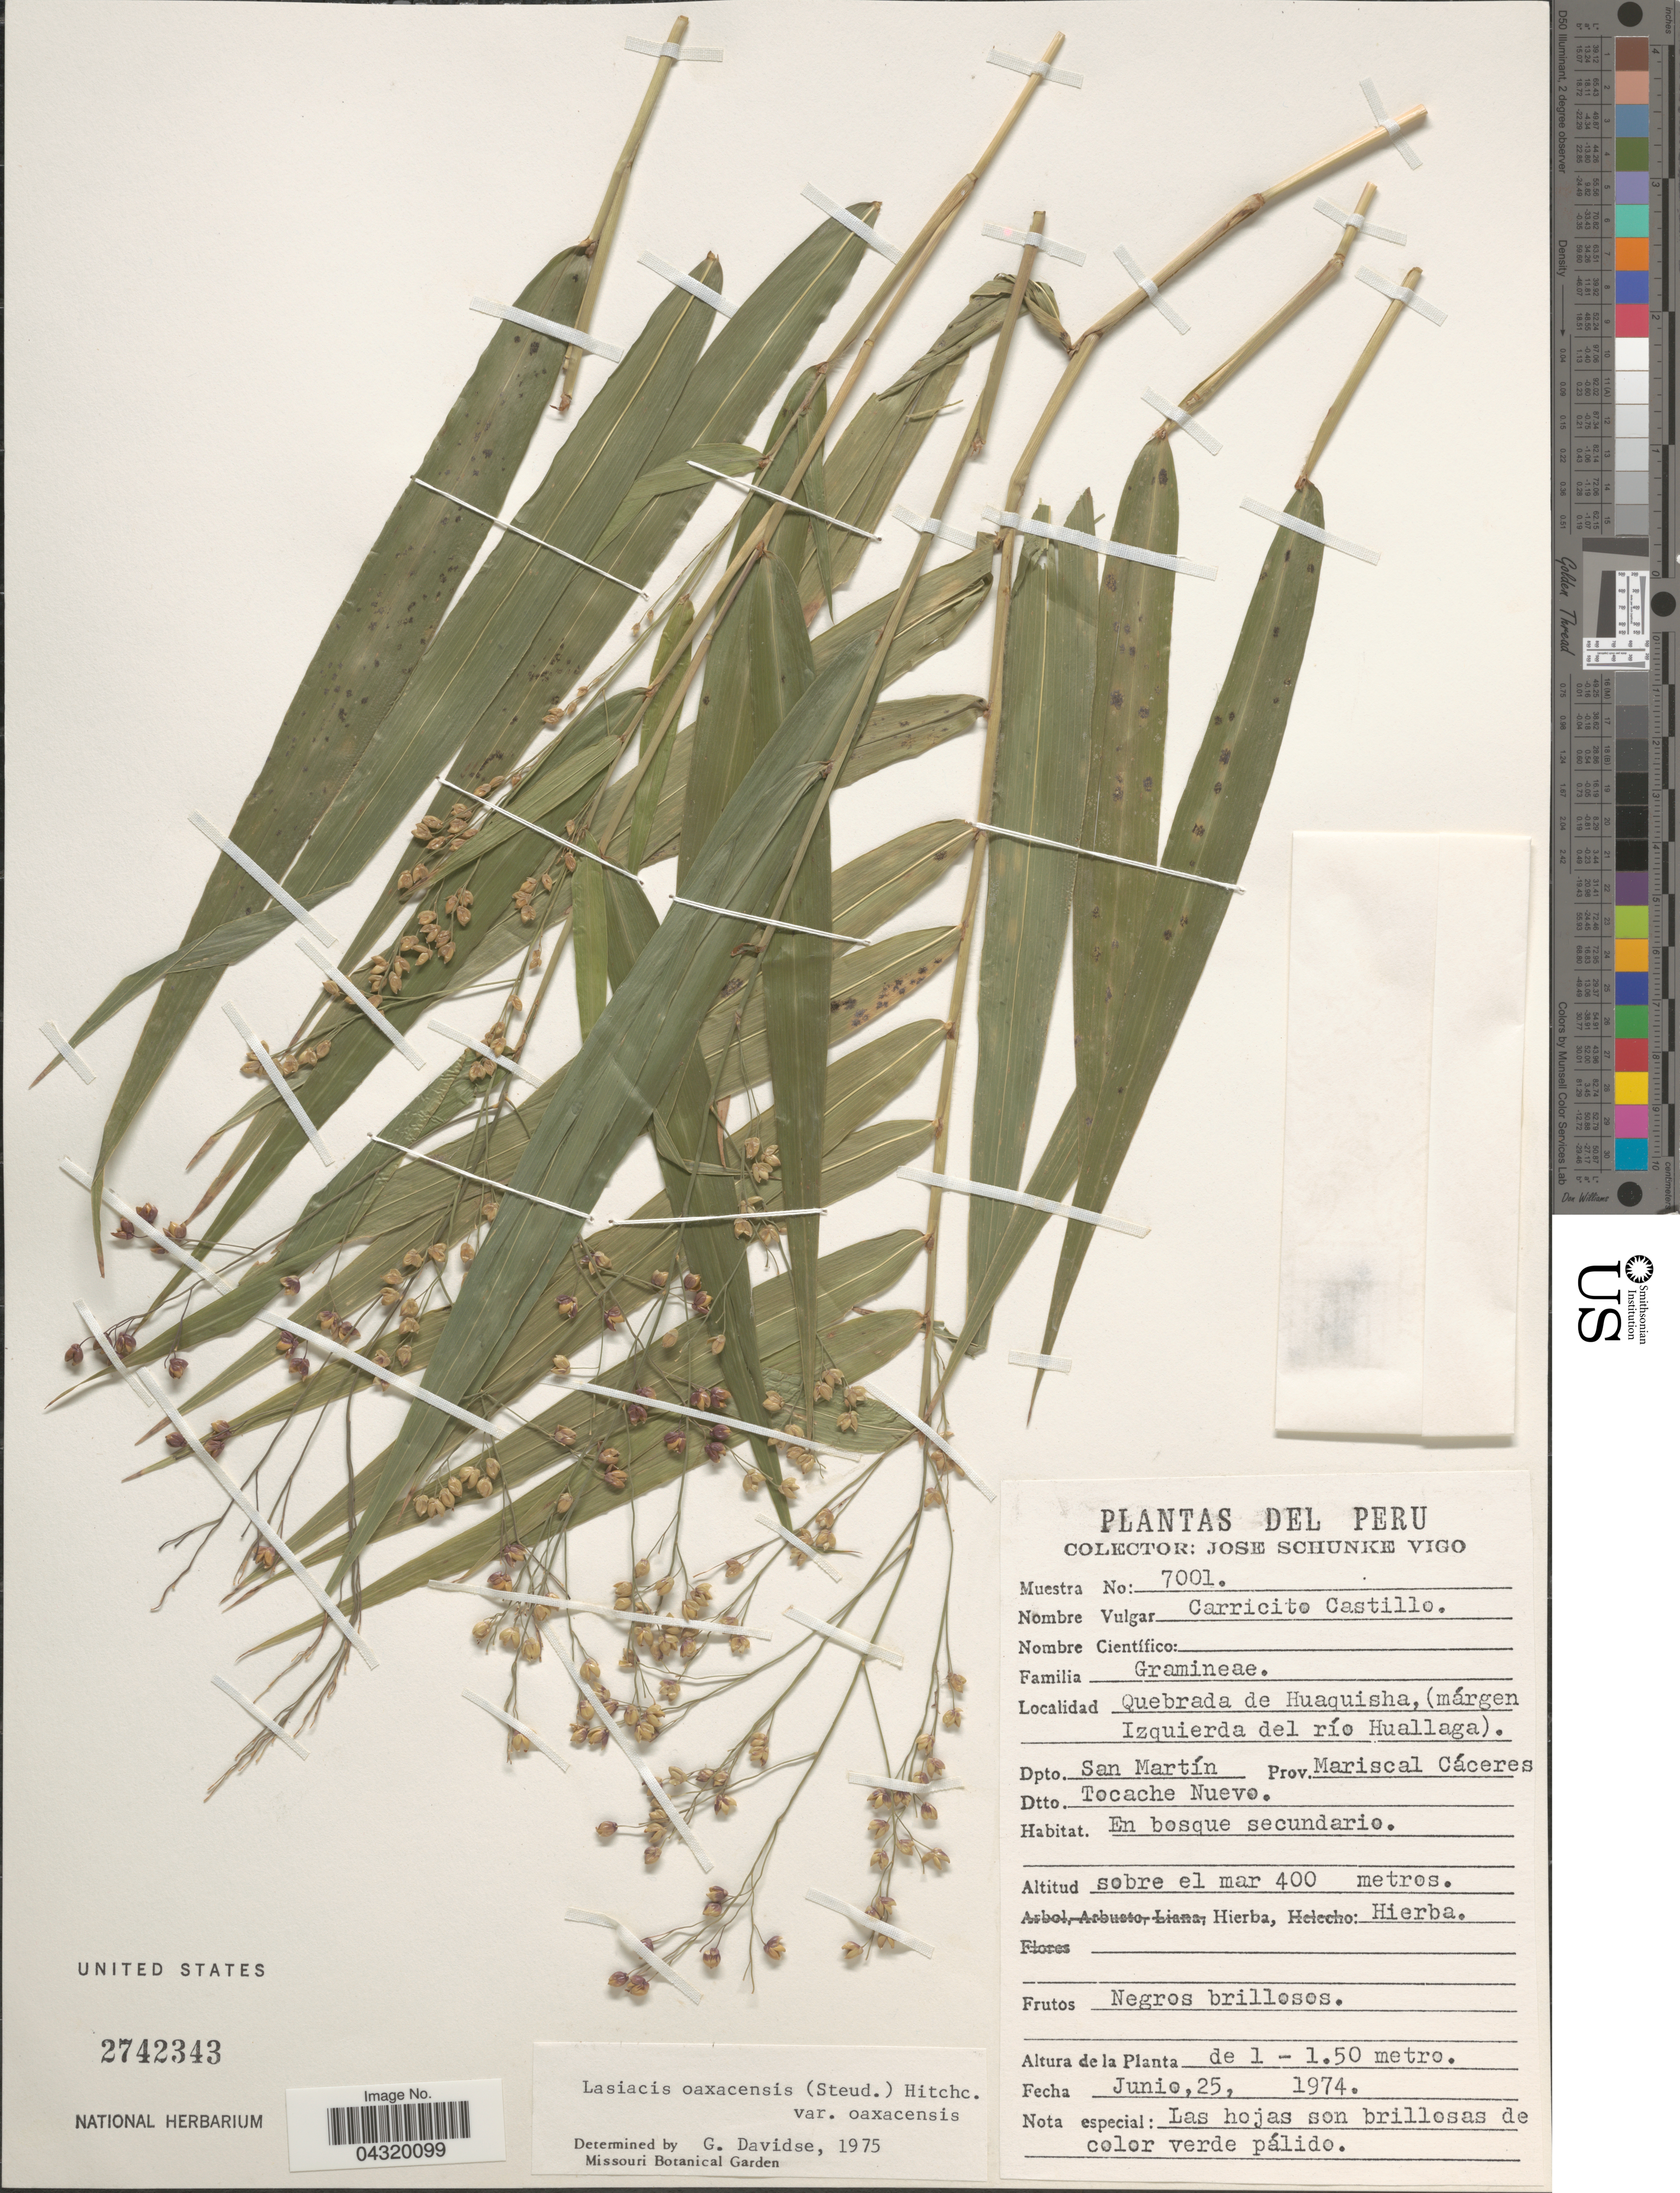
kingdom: Plantae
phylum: Tracheophyta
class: Liliopsida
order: Poales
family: Poaceae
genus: Lasiacis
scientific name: Lasiacis oaxacensis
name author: (Steud.) Hitchc.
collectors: J. Schunke Vigo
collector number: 7001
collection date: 1974-06-25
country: Peru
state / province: San Martín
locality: Quebrada de Huaquisha, (márgen Izquierda del río Huallaga). Dpto. San Martín. Prov. Mariscal Cáceres. Dtto. Tocache Nuevo.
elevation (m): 400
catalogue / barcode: US 2742343